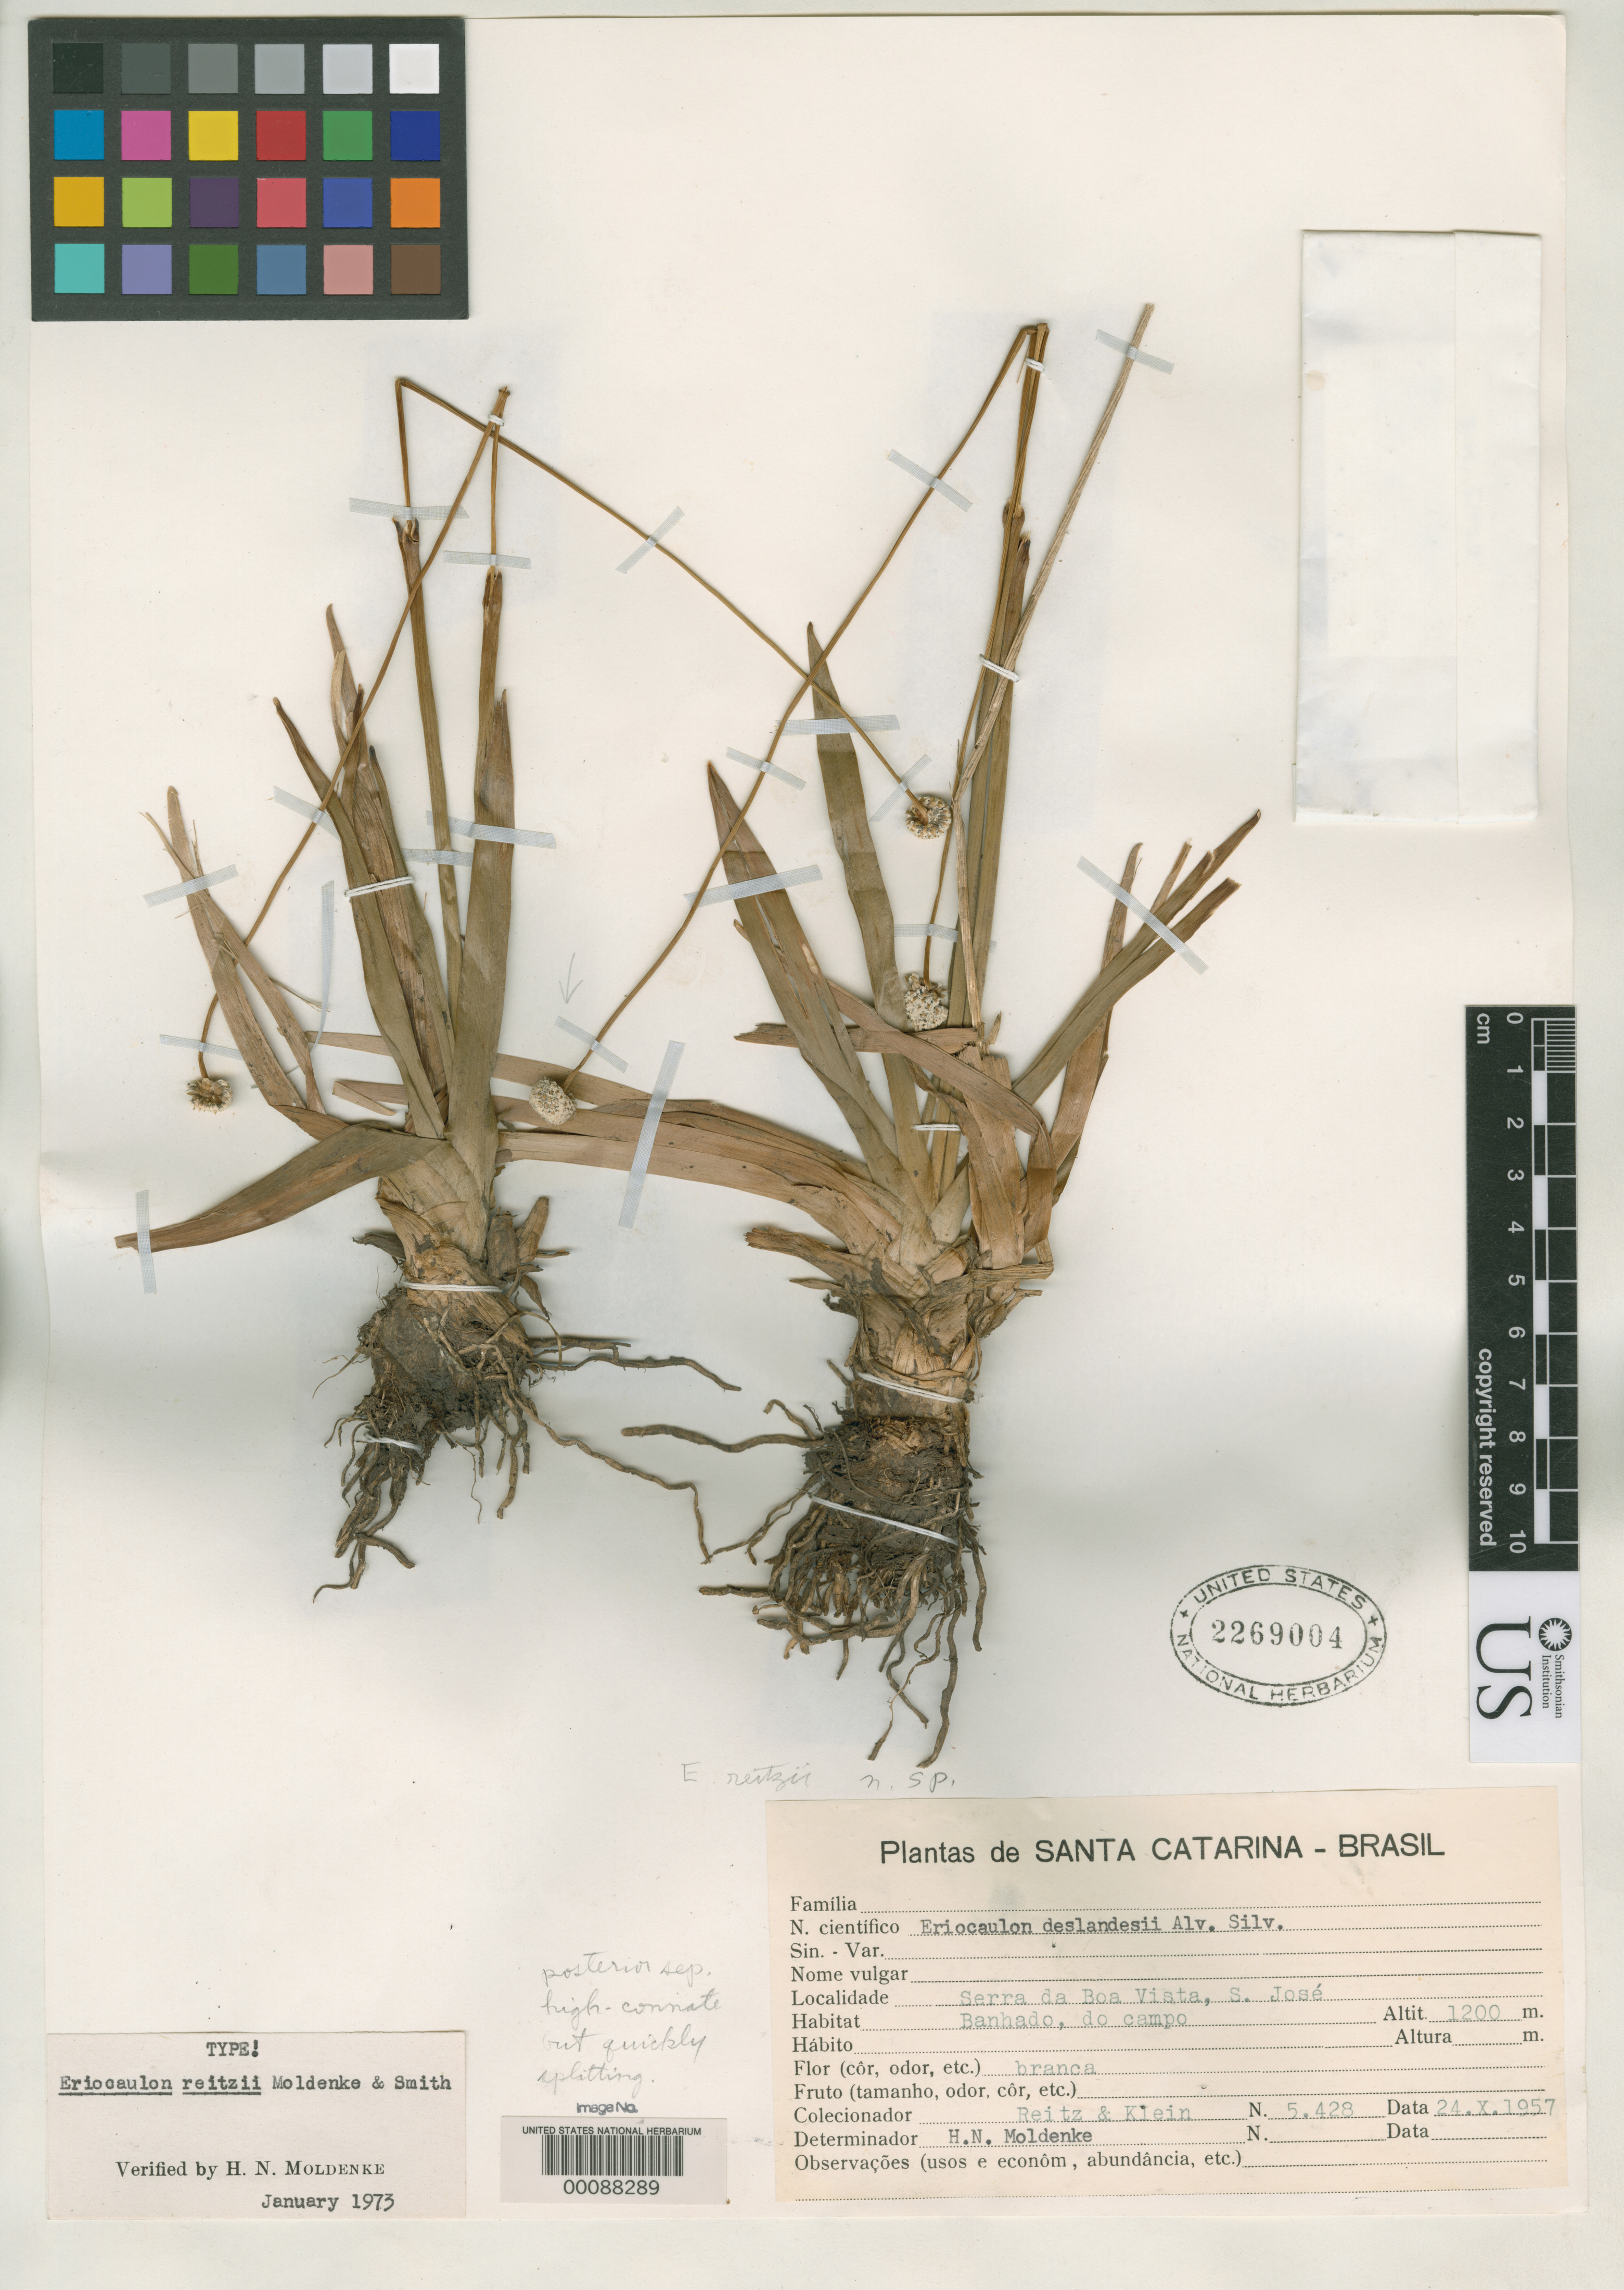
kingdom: Plantae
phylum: Tracheophyta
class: Liliopsida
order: Poales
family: Eriocaulaceae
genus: Eriocaulon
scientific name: Eriocaulon reitzii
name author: Moldenke & L.B. Sm. in Moldenke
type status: Holotype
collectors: R. Reitz & R. M. Klein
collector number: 5428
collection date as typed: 24 Oct 1957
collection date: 1957-10-24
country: Brazil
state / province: Santa Catarina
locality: Rancho Queimado in the Serra da Boa Vista, S. Jose.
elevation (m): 1200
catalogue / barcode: US 2269004